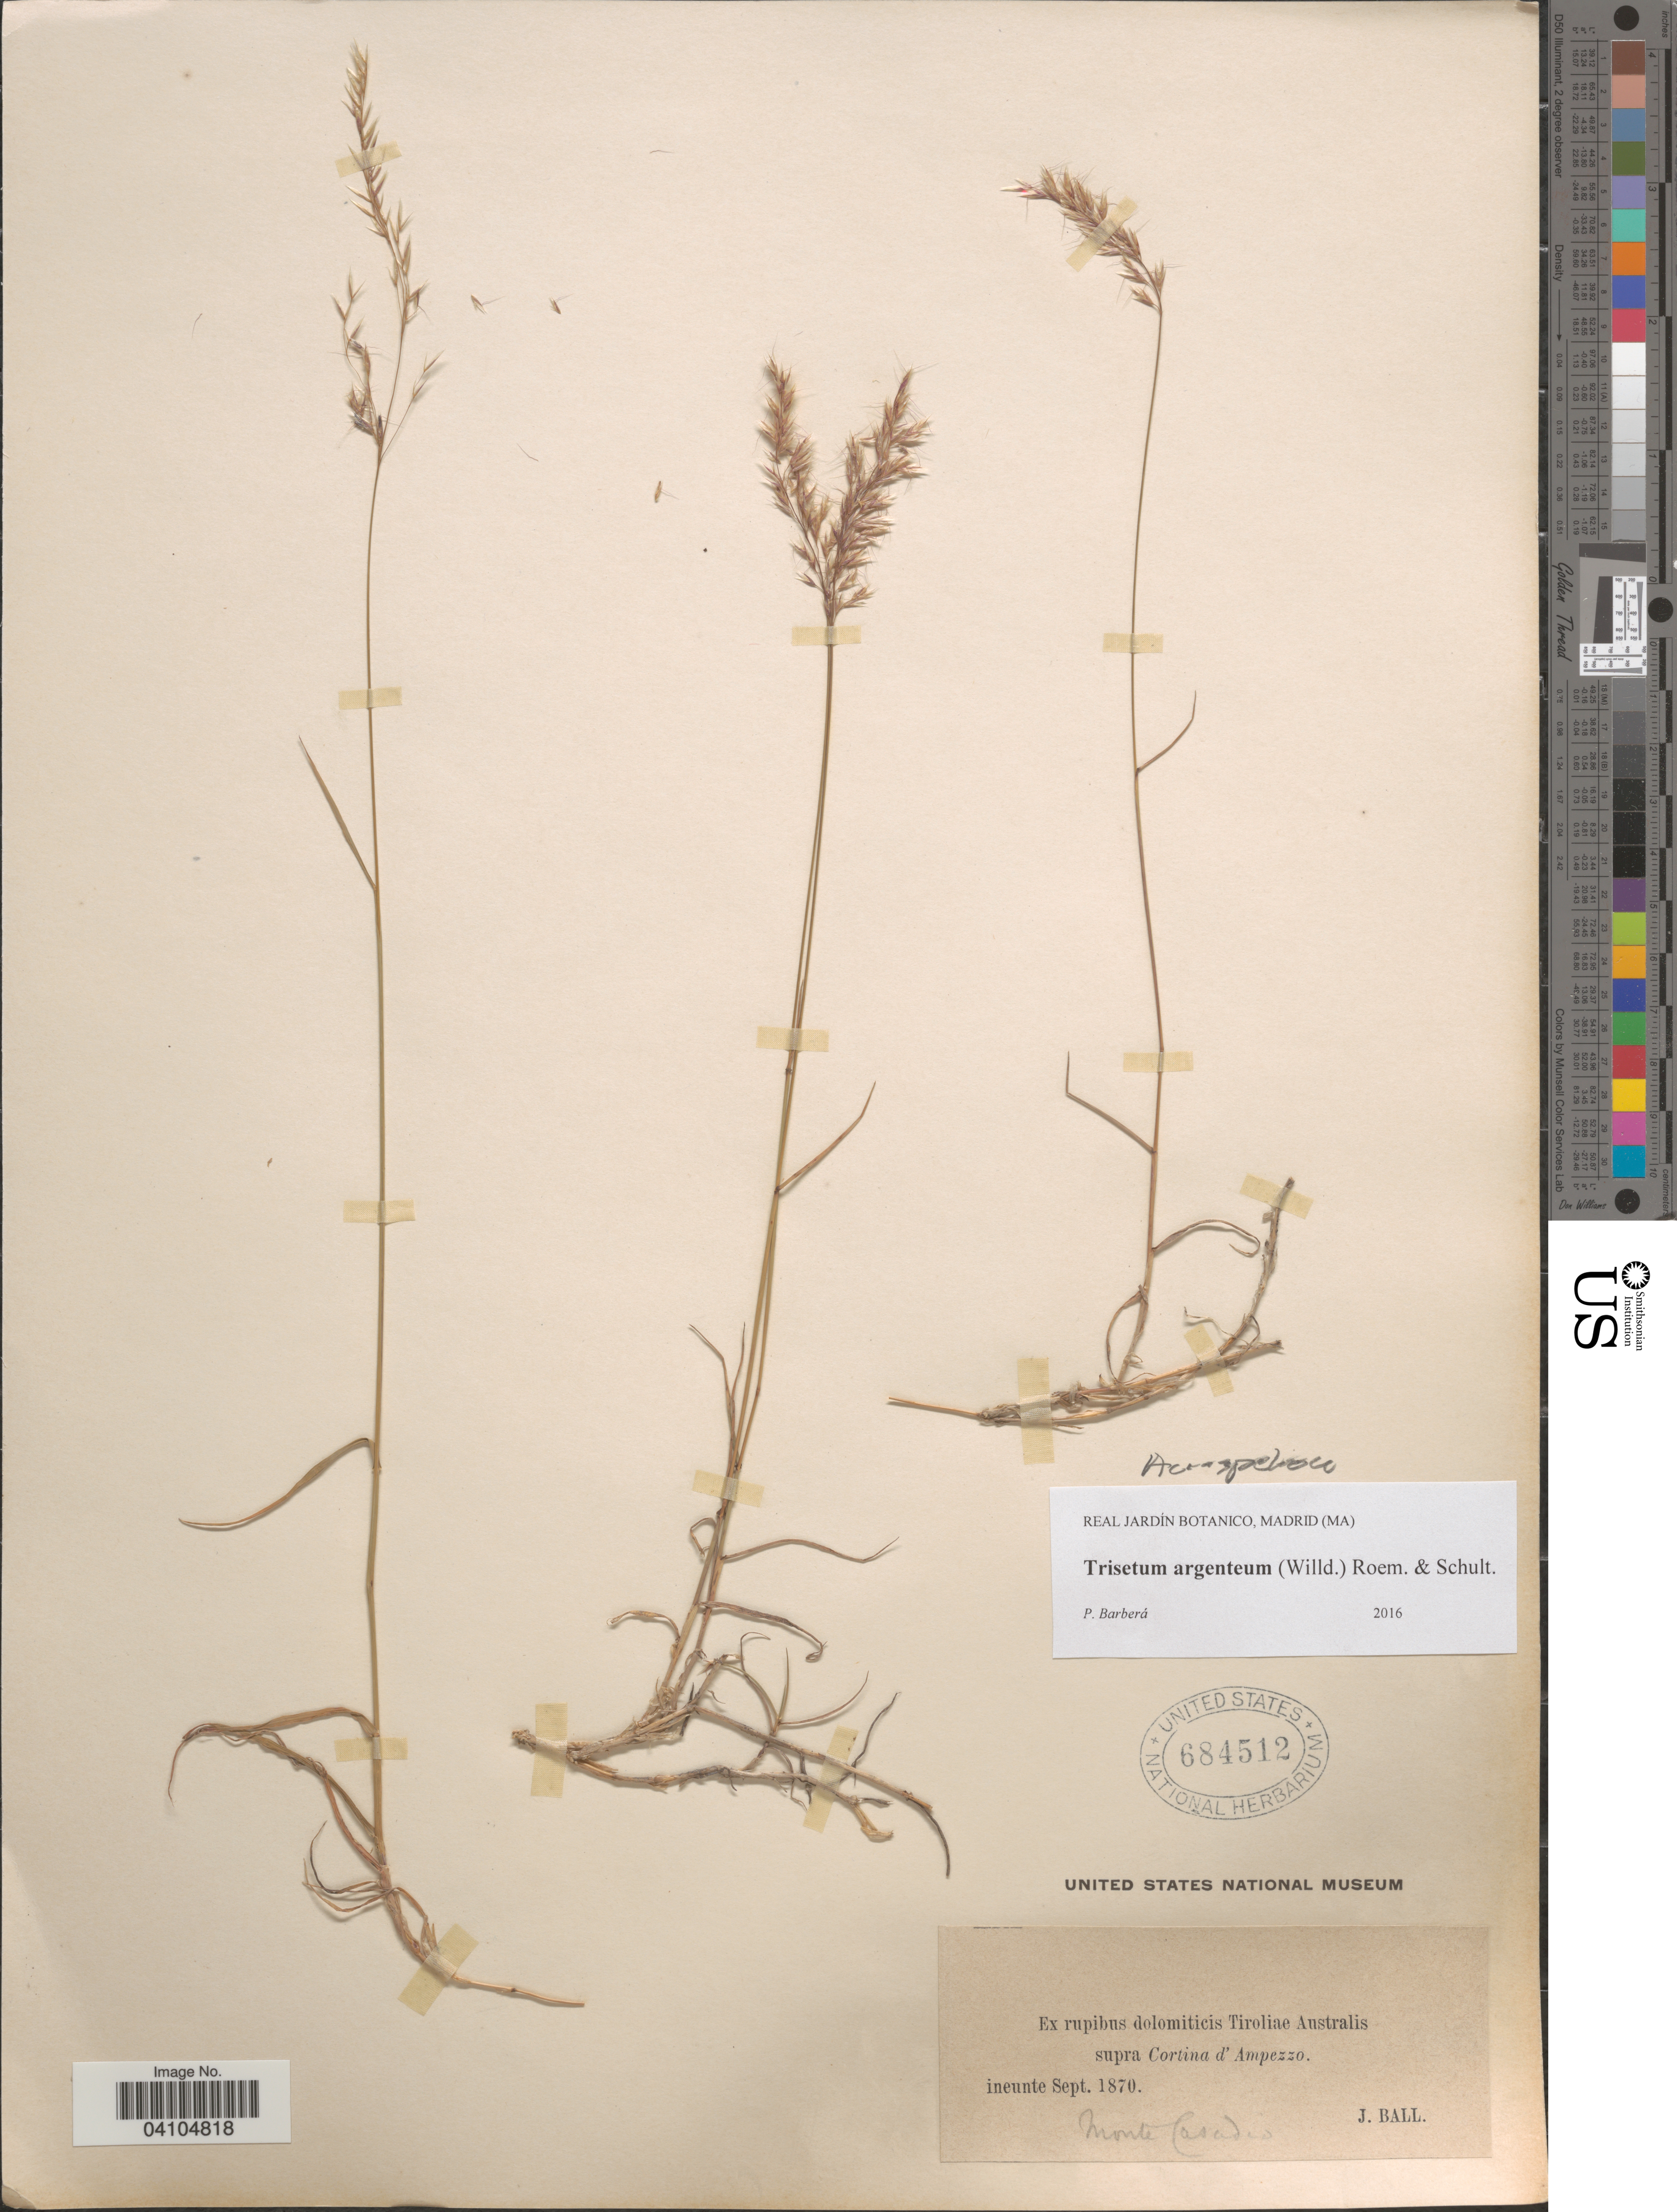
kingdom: Plantae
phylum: Tracheophyta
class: Liliopsida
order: Poales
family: Poaceae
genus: Acrospelion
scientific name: Acrospelion argenteum ined.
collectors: J. Ball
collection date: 1870-09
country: Italy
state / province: Veneto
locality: Ex rupibus dolomiticis Tiroliae Australis supra Cortina d'Ampezzo.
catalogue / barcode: US 684512